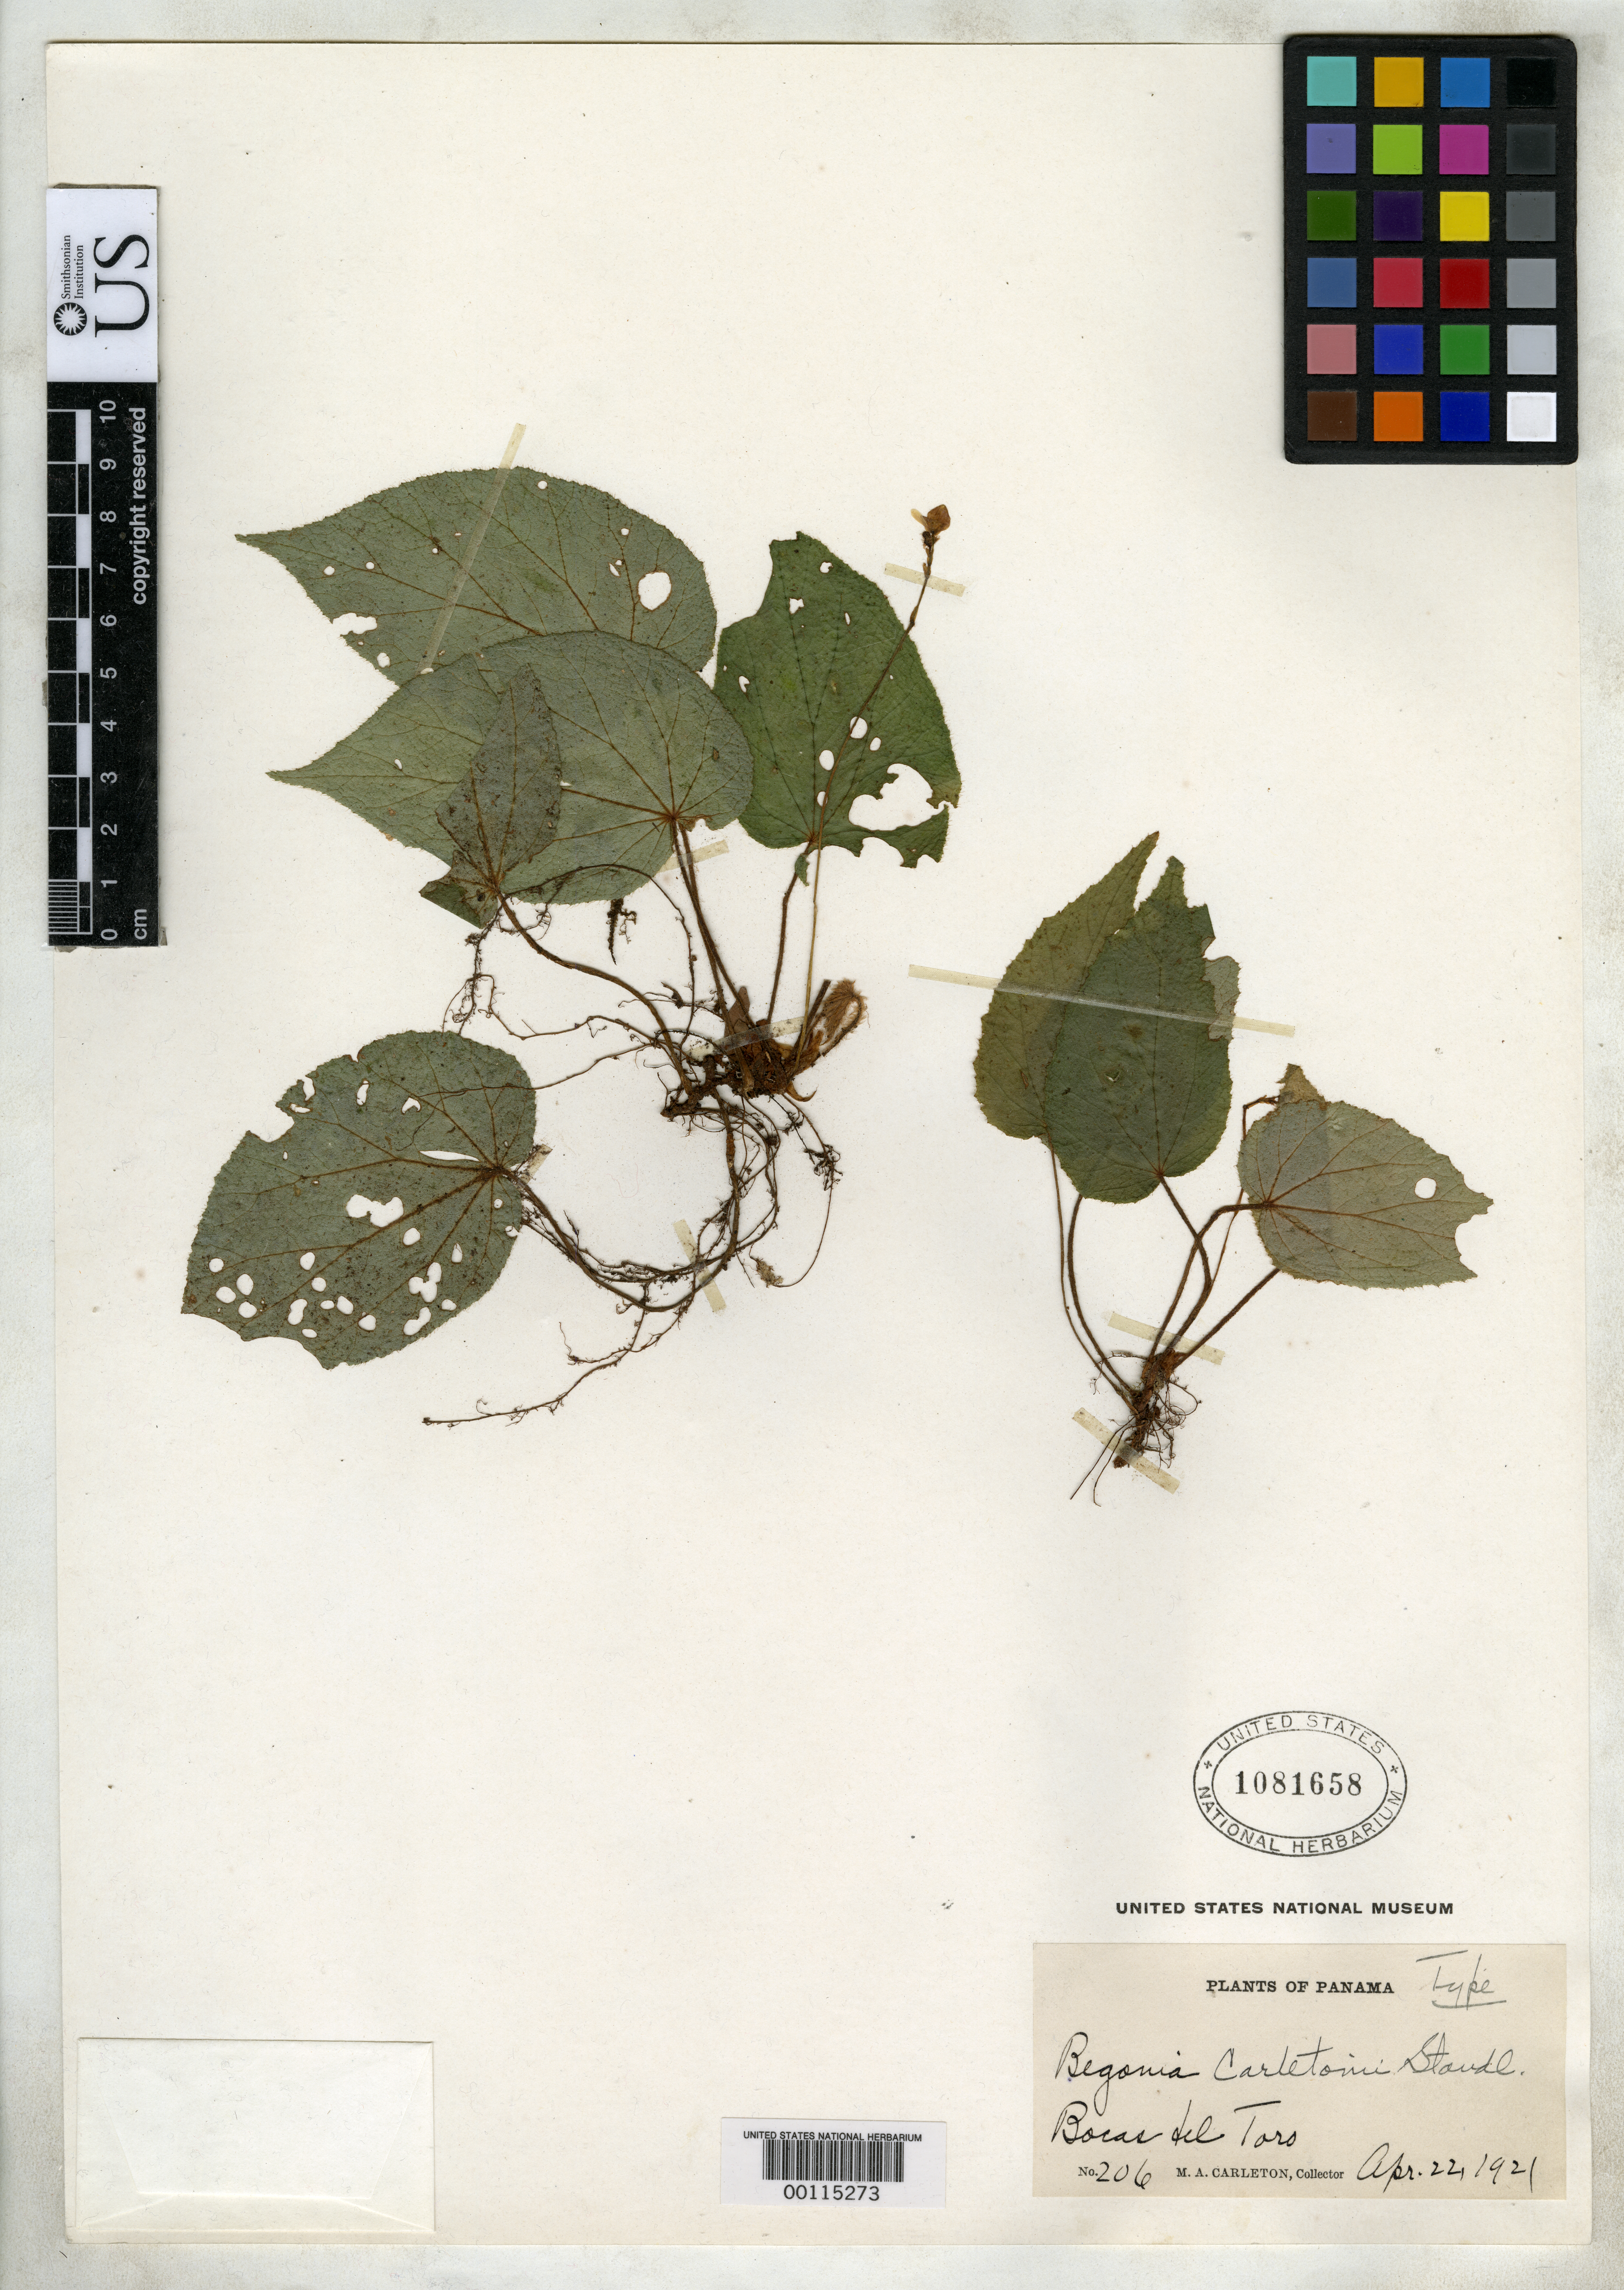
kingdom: Plantae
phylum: Tracheophyta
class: Magnoliopsida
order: Cucurbitales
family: Begoniaceae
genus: Begonia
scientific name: Begonia carletonii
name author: Standl.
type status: Holotype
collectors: M. A. Carleton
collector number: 206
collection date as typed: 22 Apr 1921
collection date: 1921-04-22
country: Panama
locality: Bocas del Toro.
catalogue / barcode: US 1081658